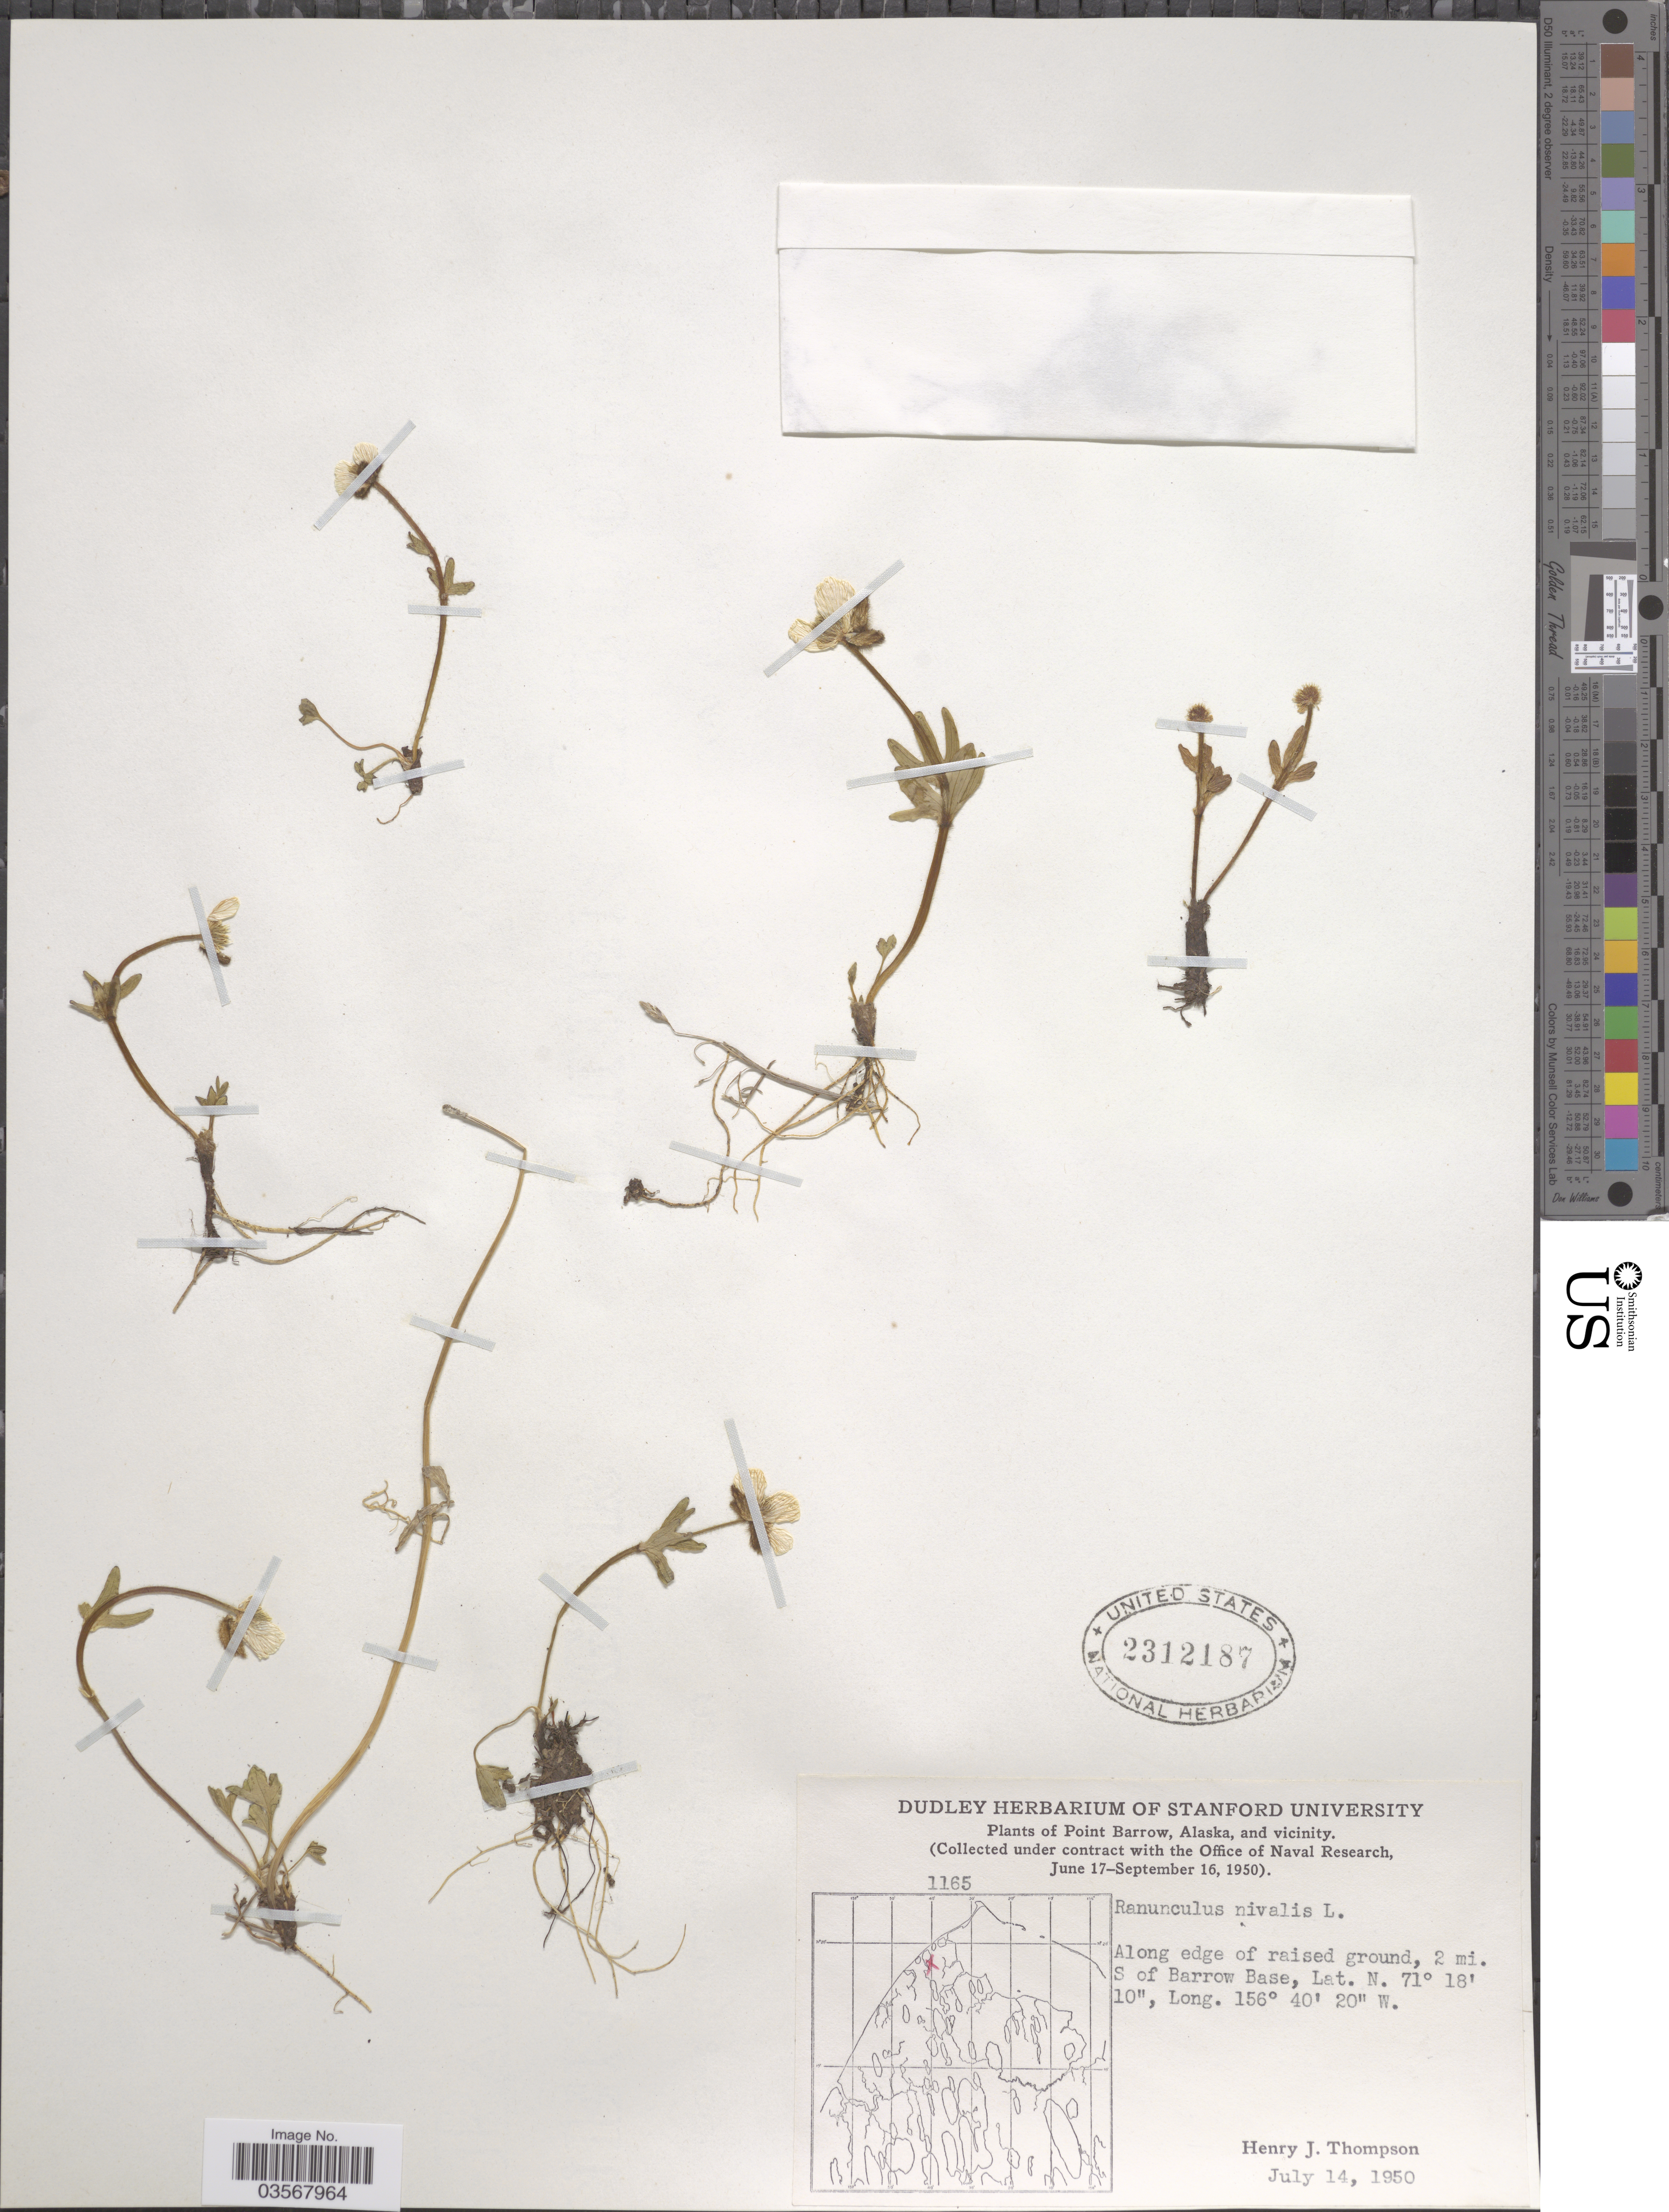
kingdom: Plantae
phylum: Tracheophyta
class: Magnoliopsida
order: Ranunculales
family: Ranunculaceae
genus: Ranunculus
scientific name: Ranunculus nivalis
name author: L.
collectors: H. J. Thompson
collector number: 1165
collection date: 1950-07-14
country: United States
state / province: Alaska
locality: Point Barrow, Alaska and vicinity. Along edge of raised ground, 2 mi. S of Barrow Base.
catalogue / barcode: US 2312187